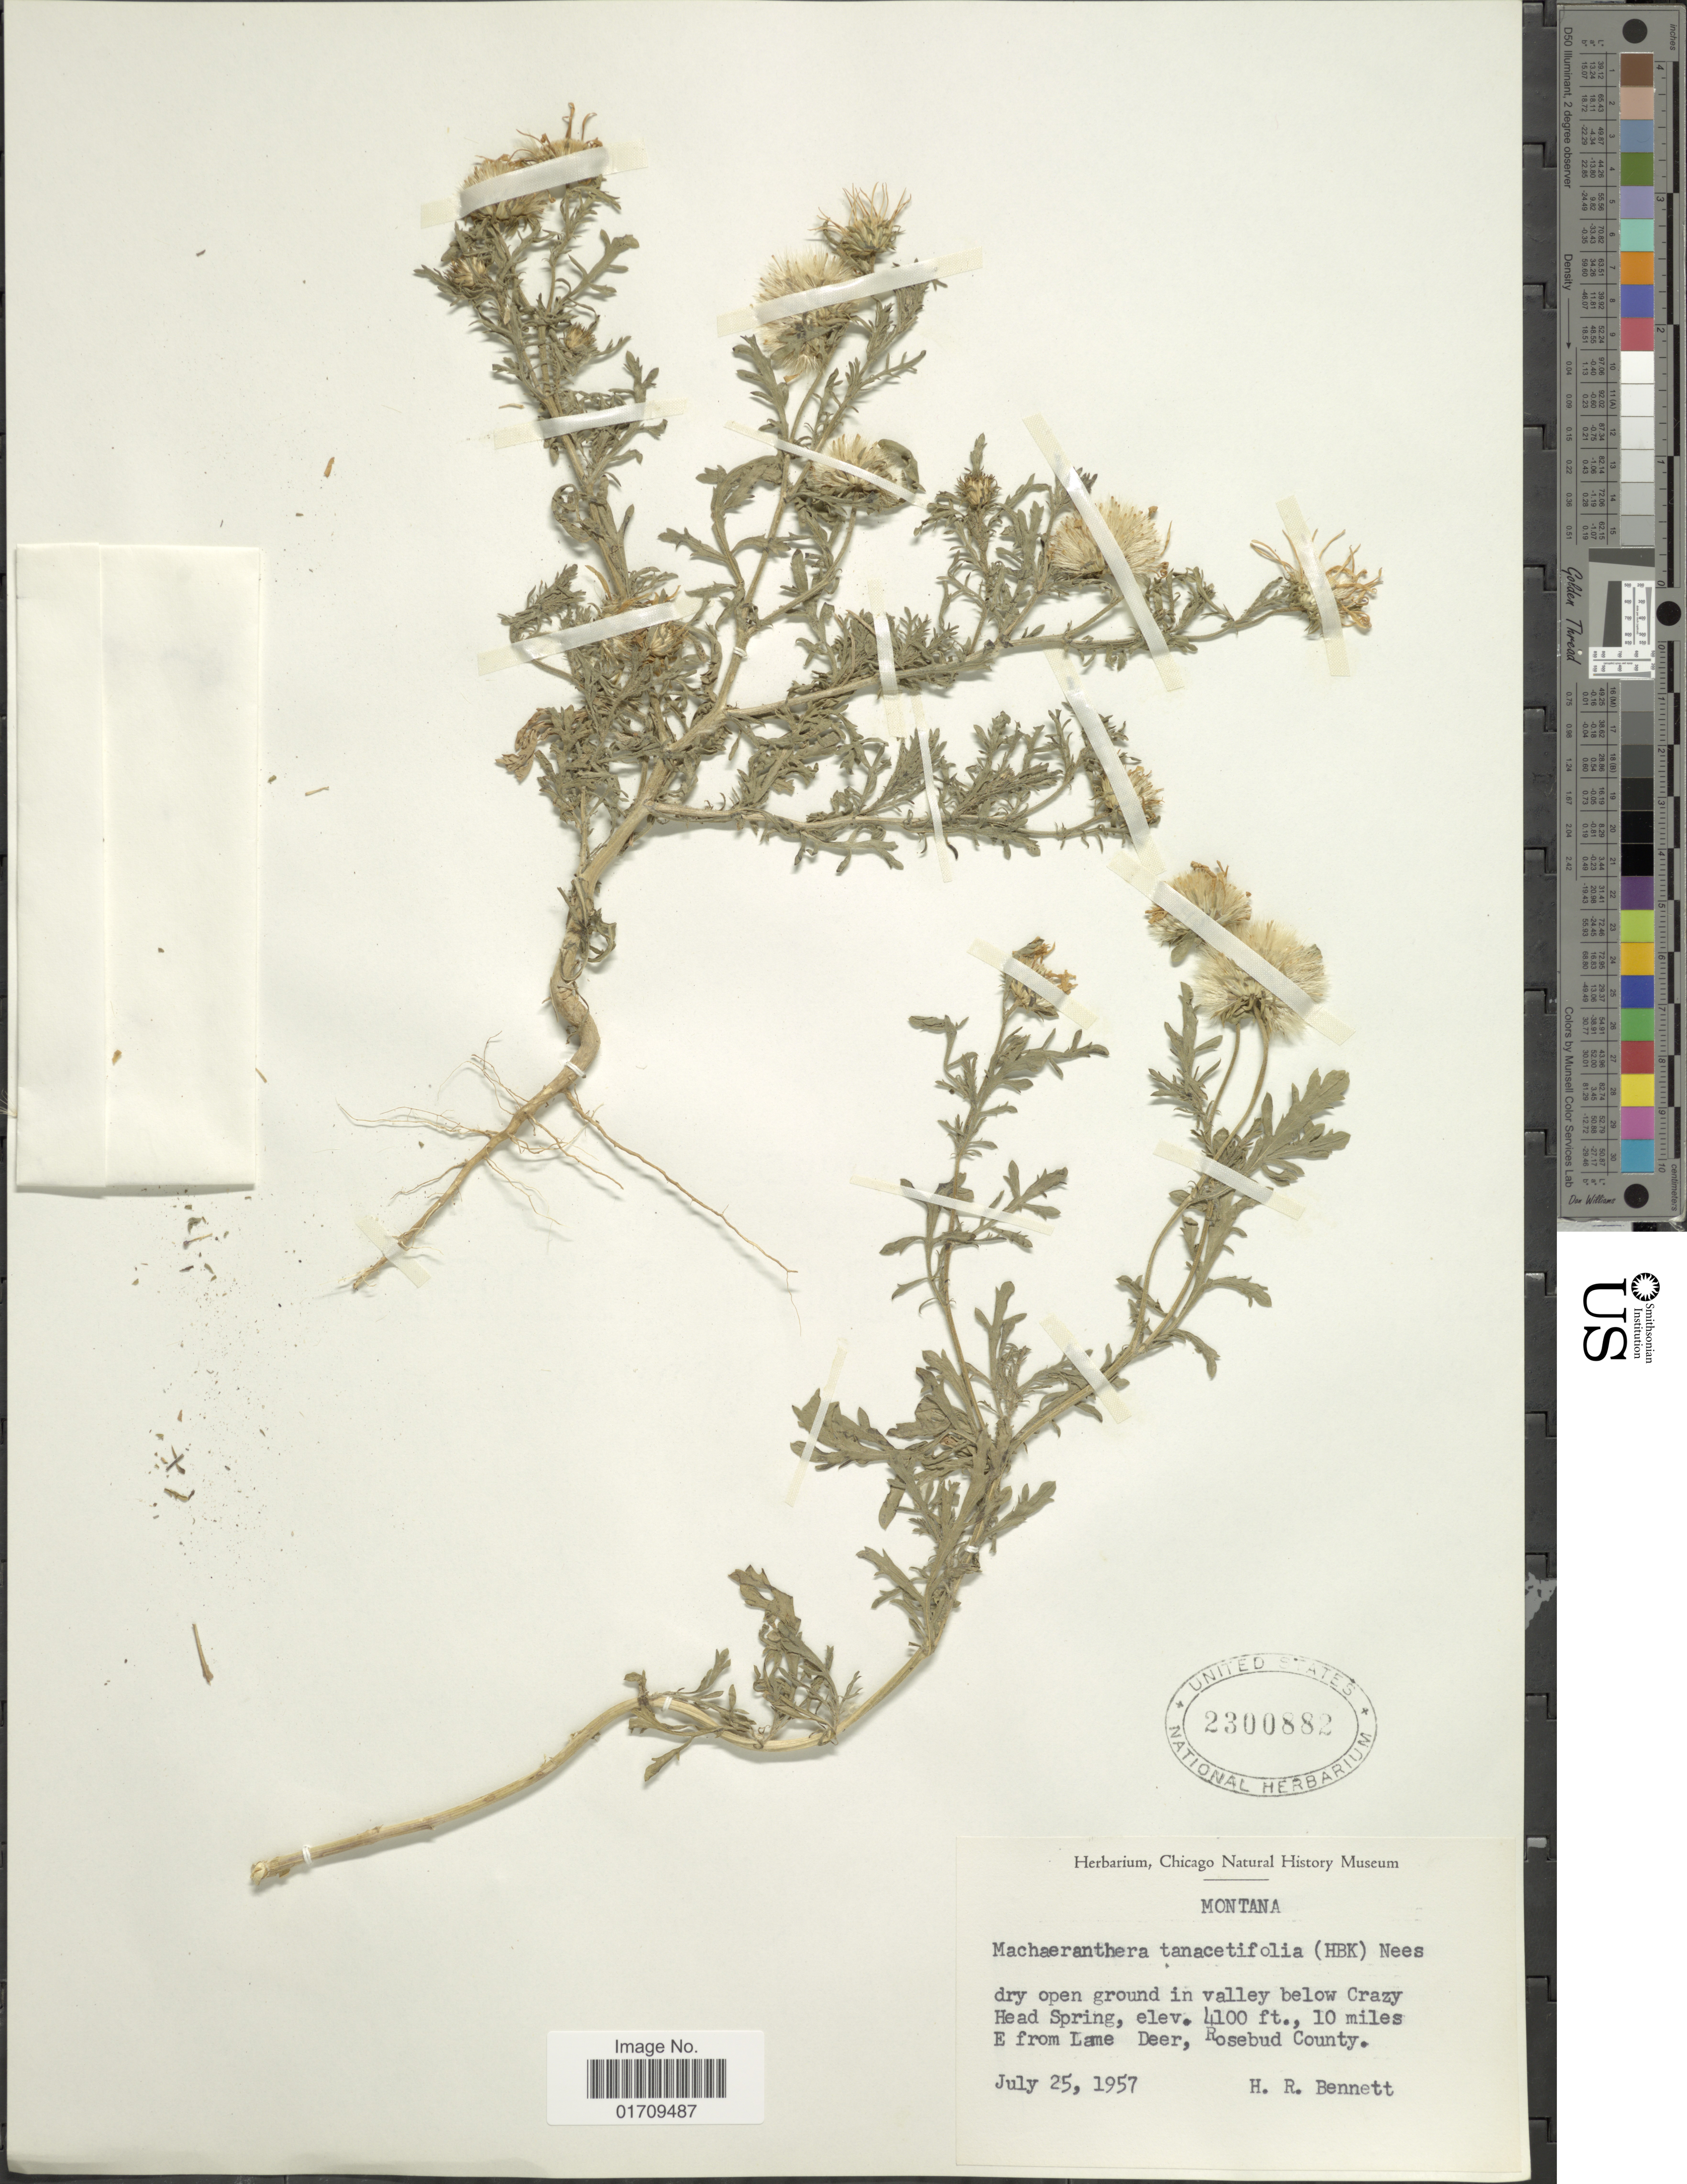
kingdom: Plantae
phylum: Tracheophyta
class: Magnoliopsida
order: Asterales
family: Asteraceae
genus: Machaeranthera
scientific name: Machaeranthera tanacetifolia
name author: (Kunth) Nees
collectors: H. R. Bennett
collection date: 1957-07-25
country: United States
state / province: Montana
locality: Valley below Crazy Head Spring, 10 miles E from Lame Deer, Rosebud County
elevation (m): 1250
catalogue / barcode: US 2300882